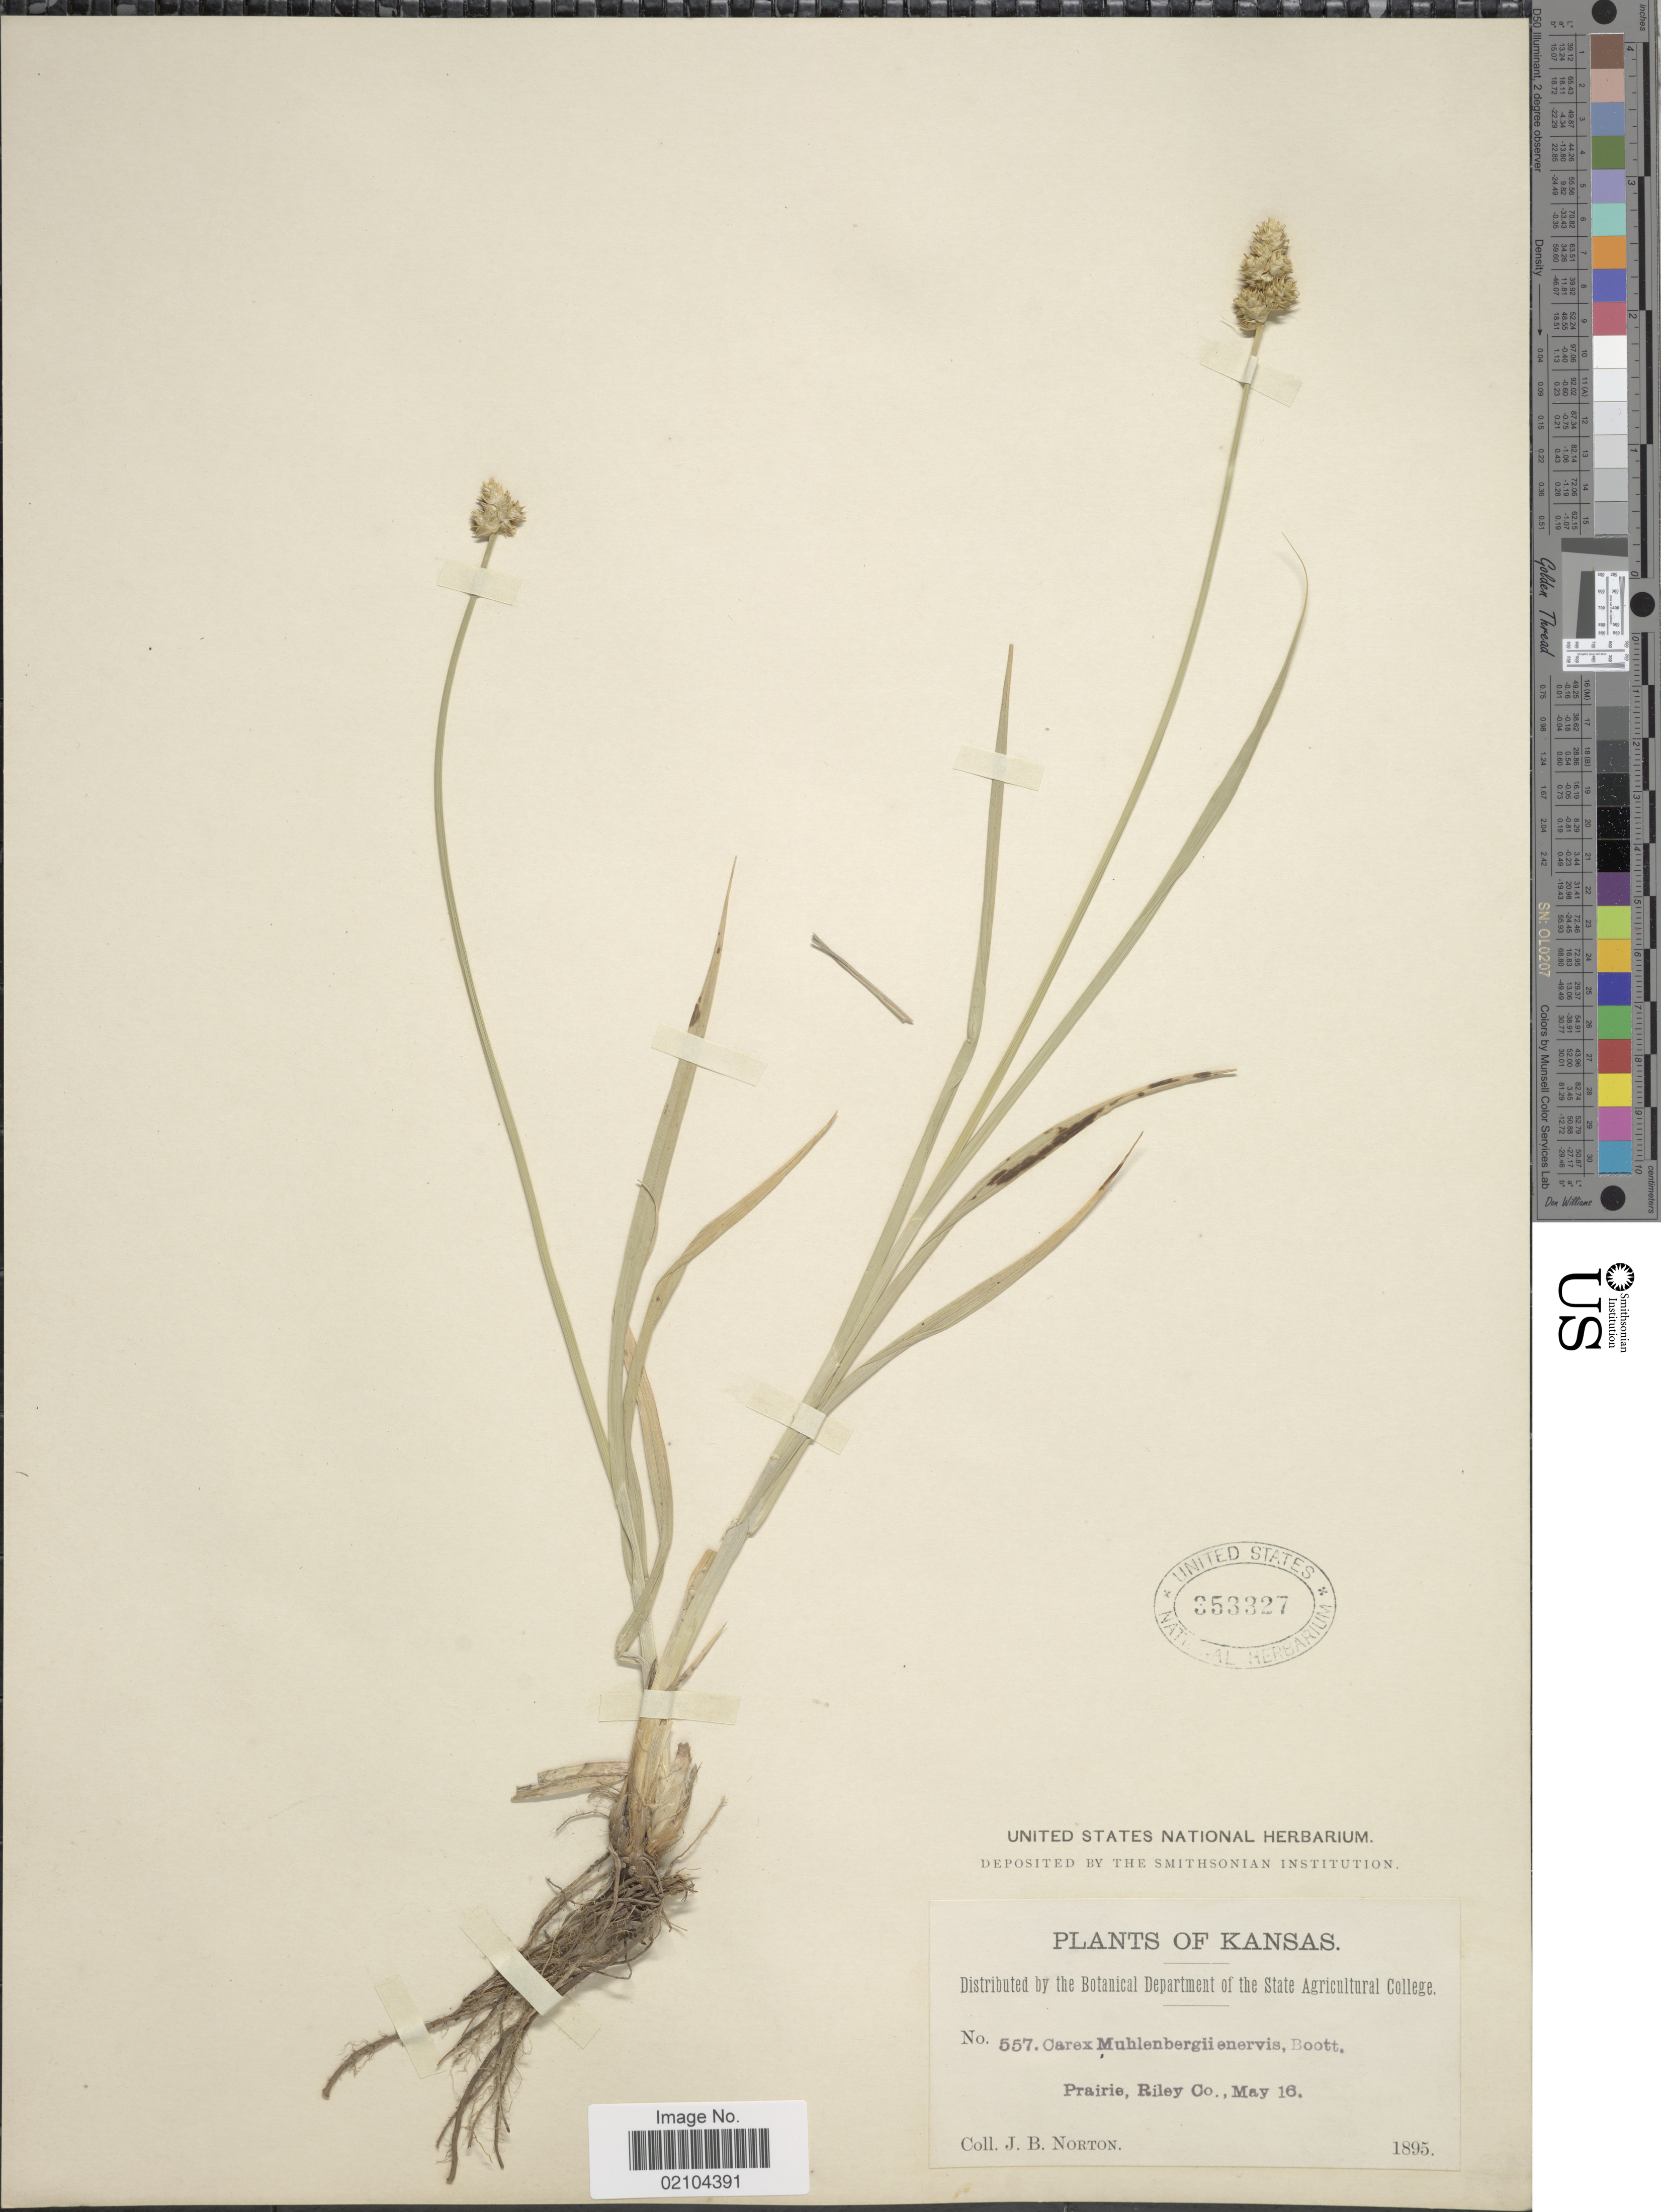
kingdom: Plantae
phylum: Tracheophyta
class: Liliopsida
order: Poales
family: Cyperaceae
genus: Carex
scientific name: Carex austrina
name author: Mack.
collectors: J. B. Norton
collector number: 557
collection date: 1895-05-16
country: United States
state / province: Kansas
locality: Prairie, Riley Co.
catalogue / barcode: US 353327